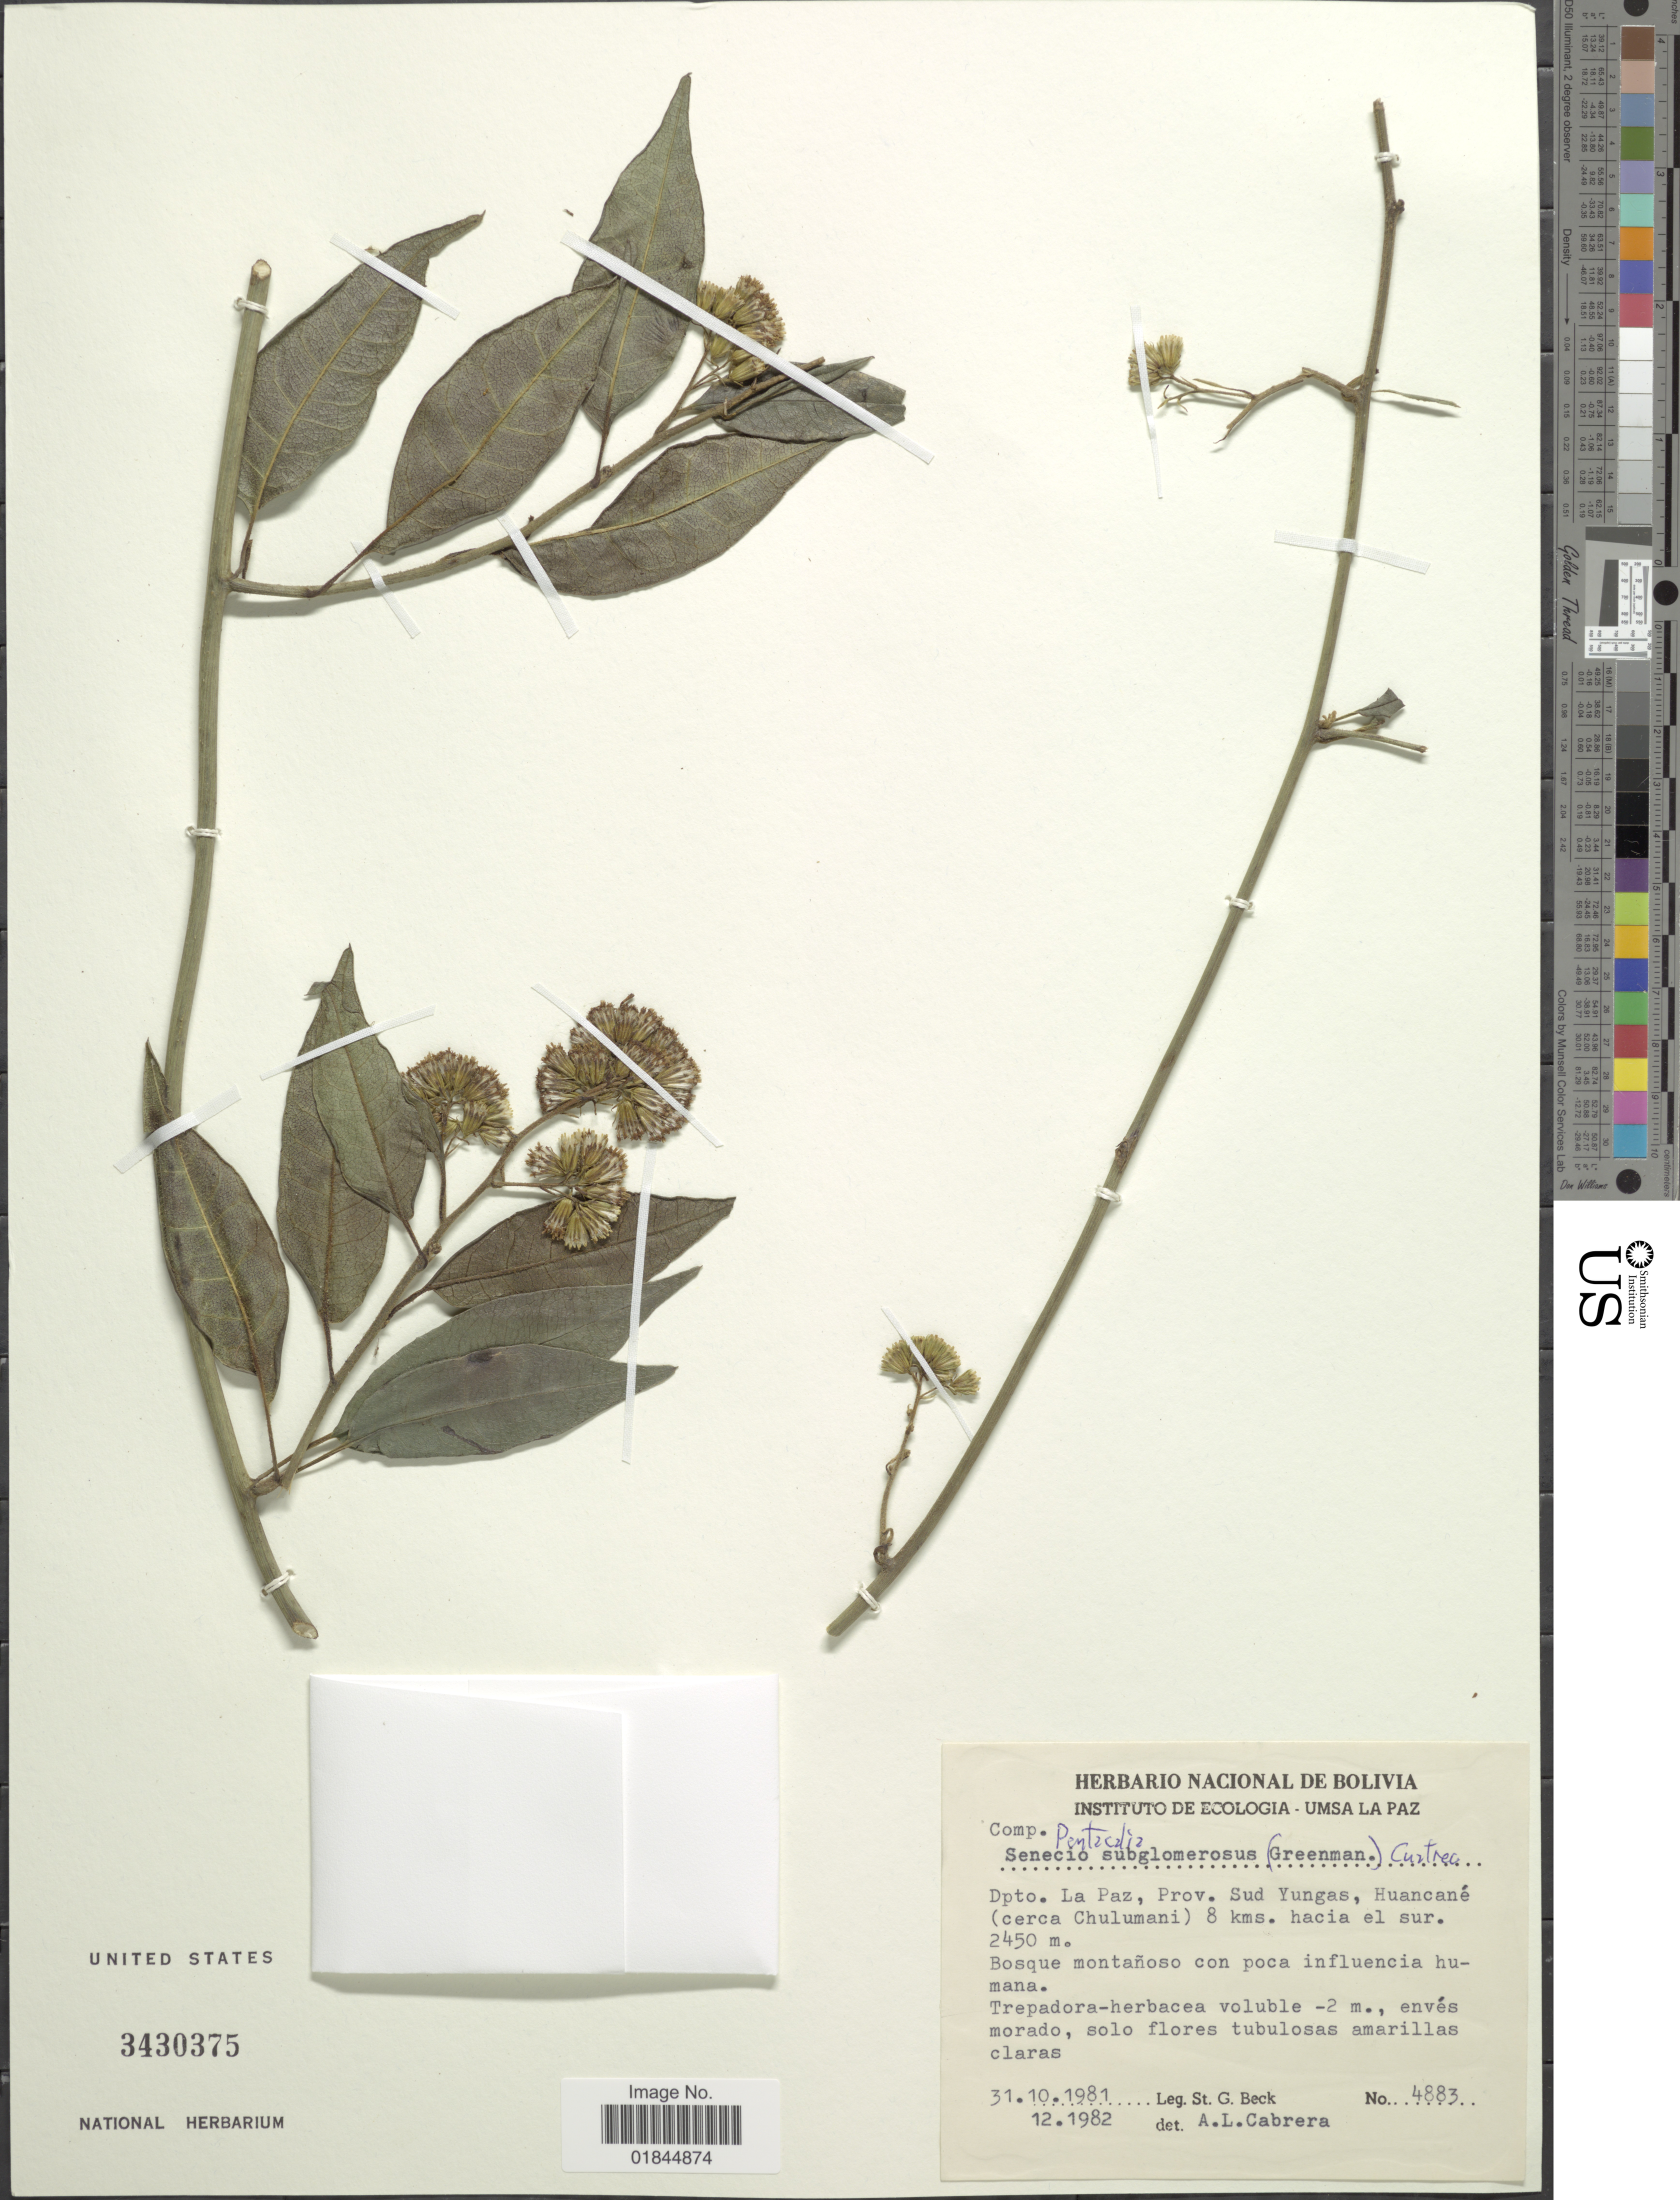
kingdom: Plantae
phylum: Tracheophyta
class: Magnoliopsida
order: Asterales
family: Asteraceae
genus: Pentacalia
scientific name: Pentacalia subglomerosa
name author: (Greenm.) Cuatrec.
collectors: S. G. Beck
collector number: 4883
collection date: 1981-10-31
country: Bolivia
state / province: La Paz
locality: Dpto. La Paz, Prov. Sud Yungas, Huancane (cerca Chulumani) 8 kms. hacia el sur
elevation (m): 2450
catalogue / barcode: US 3430375